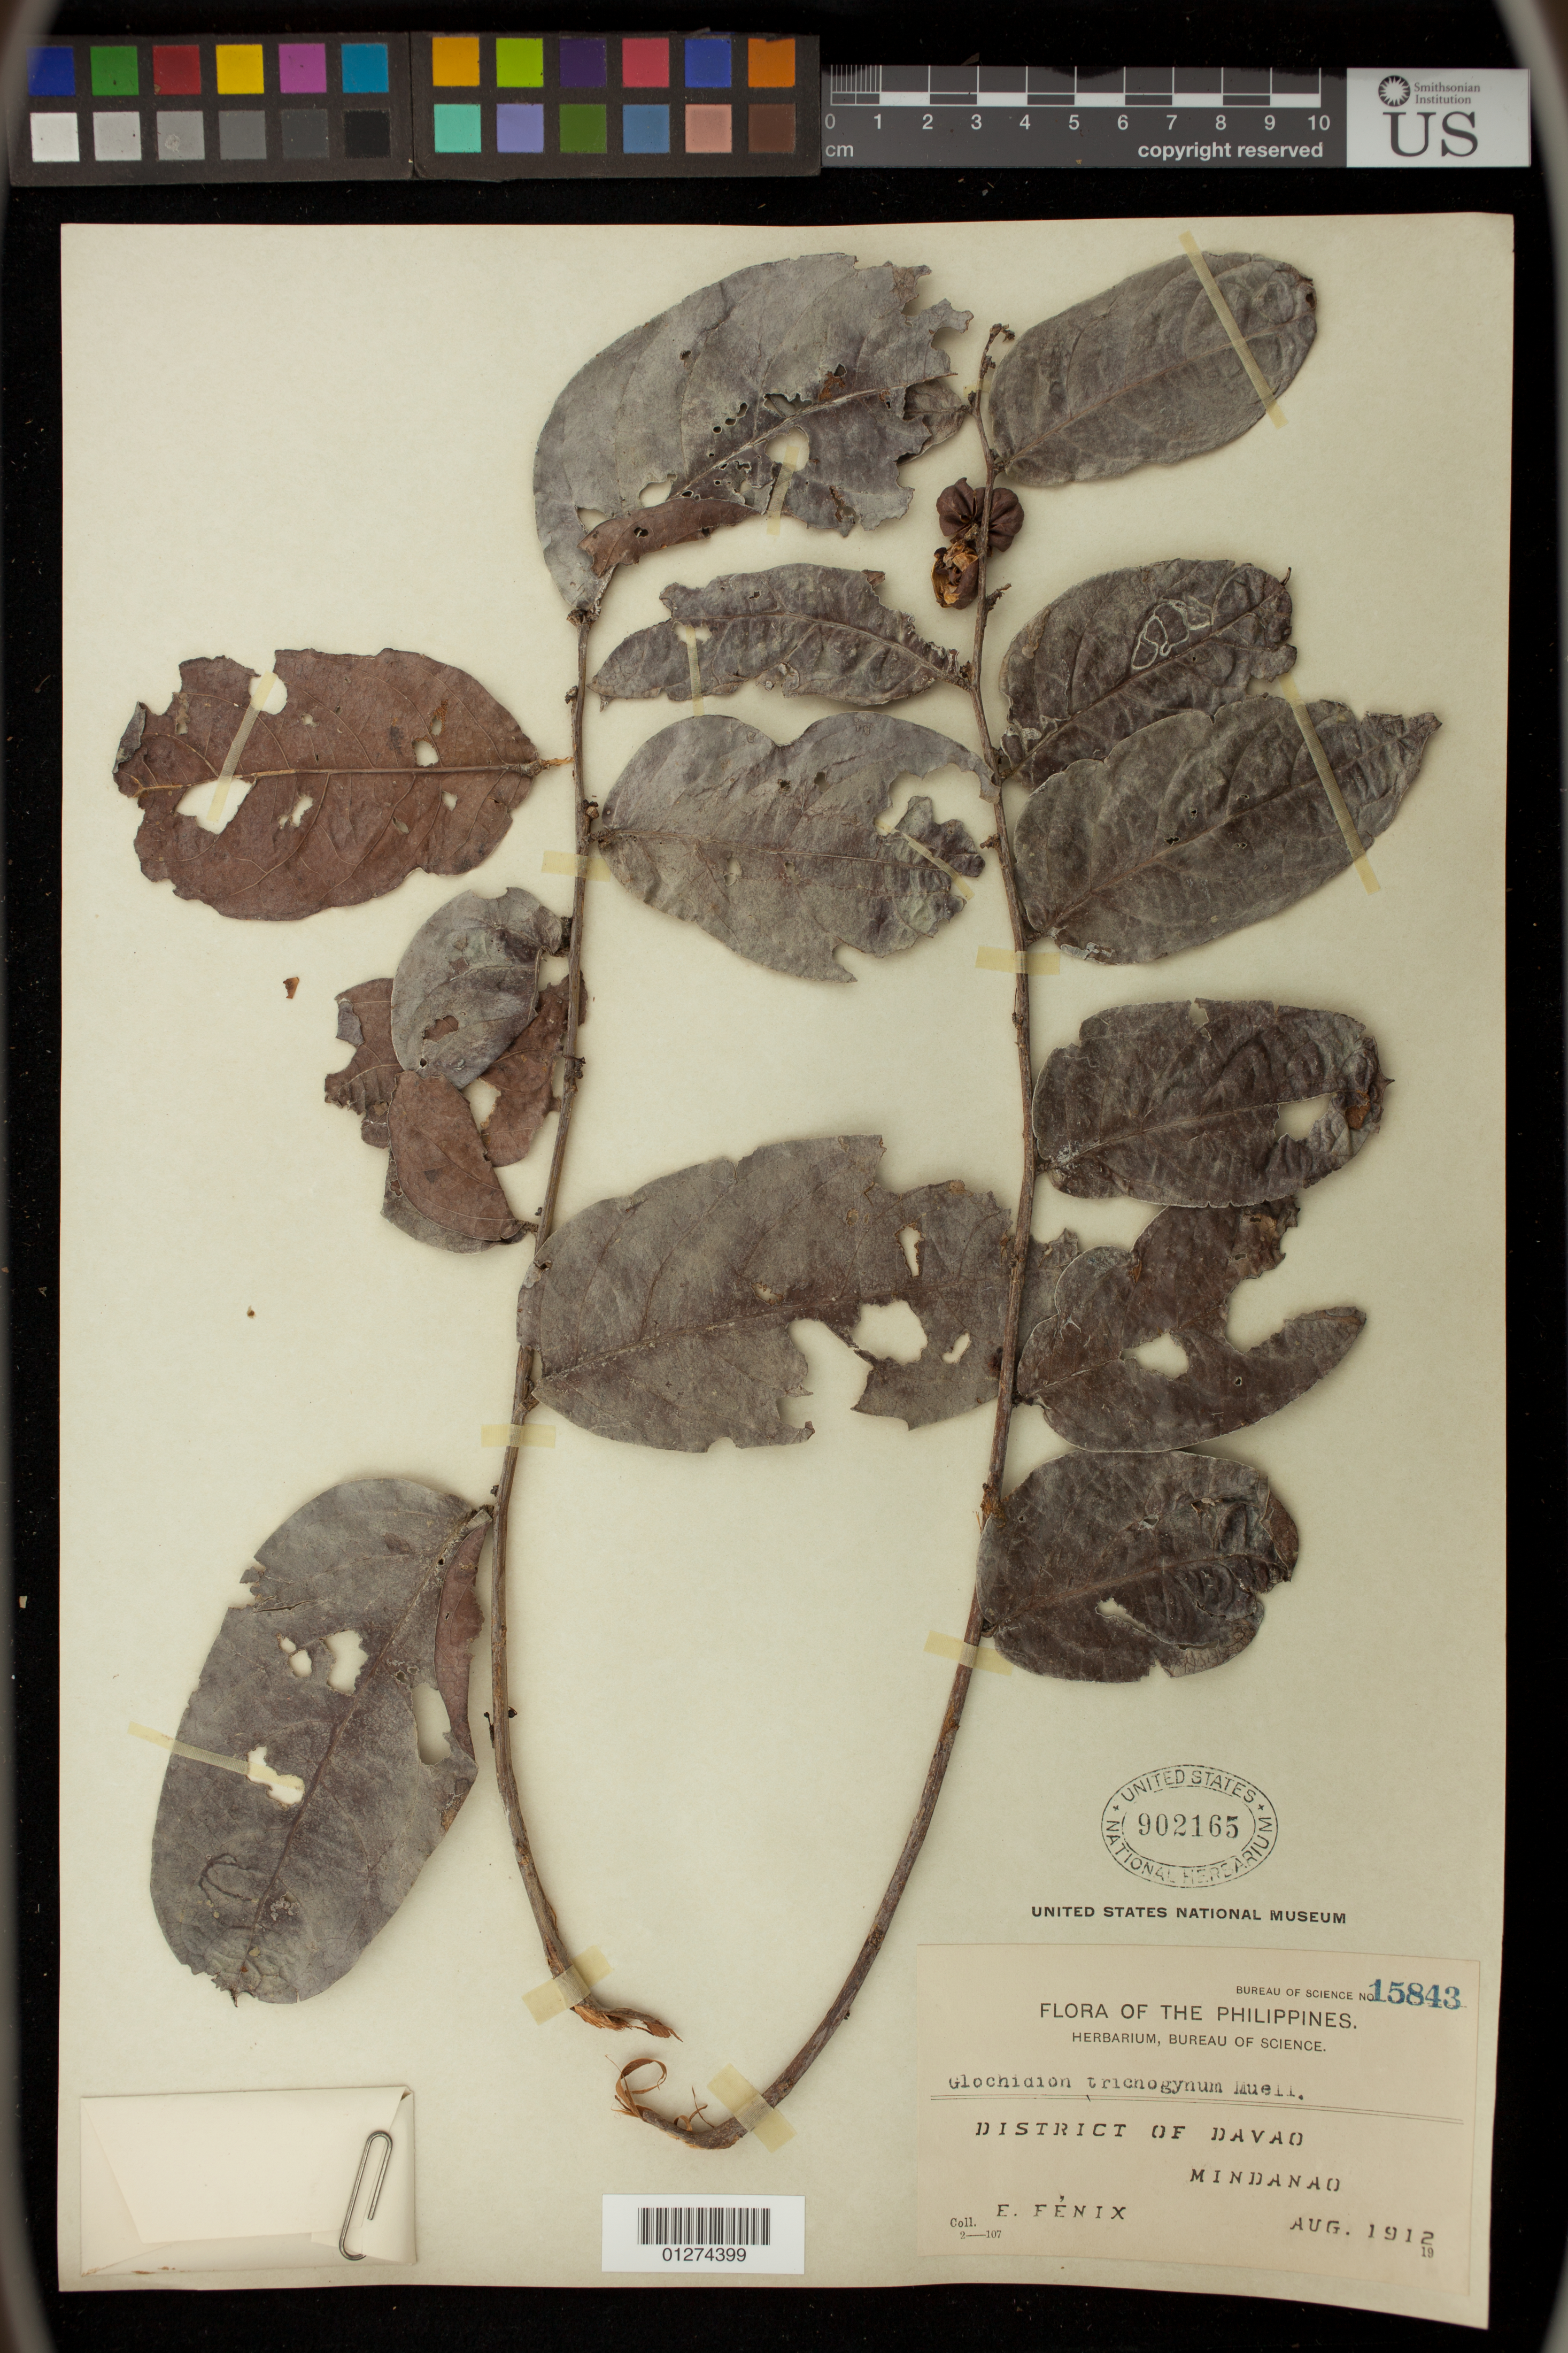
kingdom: Plantae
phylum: Tracheophyta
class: Magnoliopsida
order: Malpighiales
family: Phyllanthaceae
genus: Glochidion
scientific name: Glochidion trichogynum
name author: Müll. Arg.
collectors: E. Fenix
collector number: Bur. Sci. 15843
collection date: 1912-08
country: Philippines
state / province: Davao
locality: District of Davao,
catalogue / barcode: US 902165